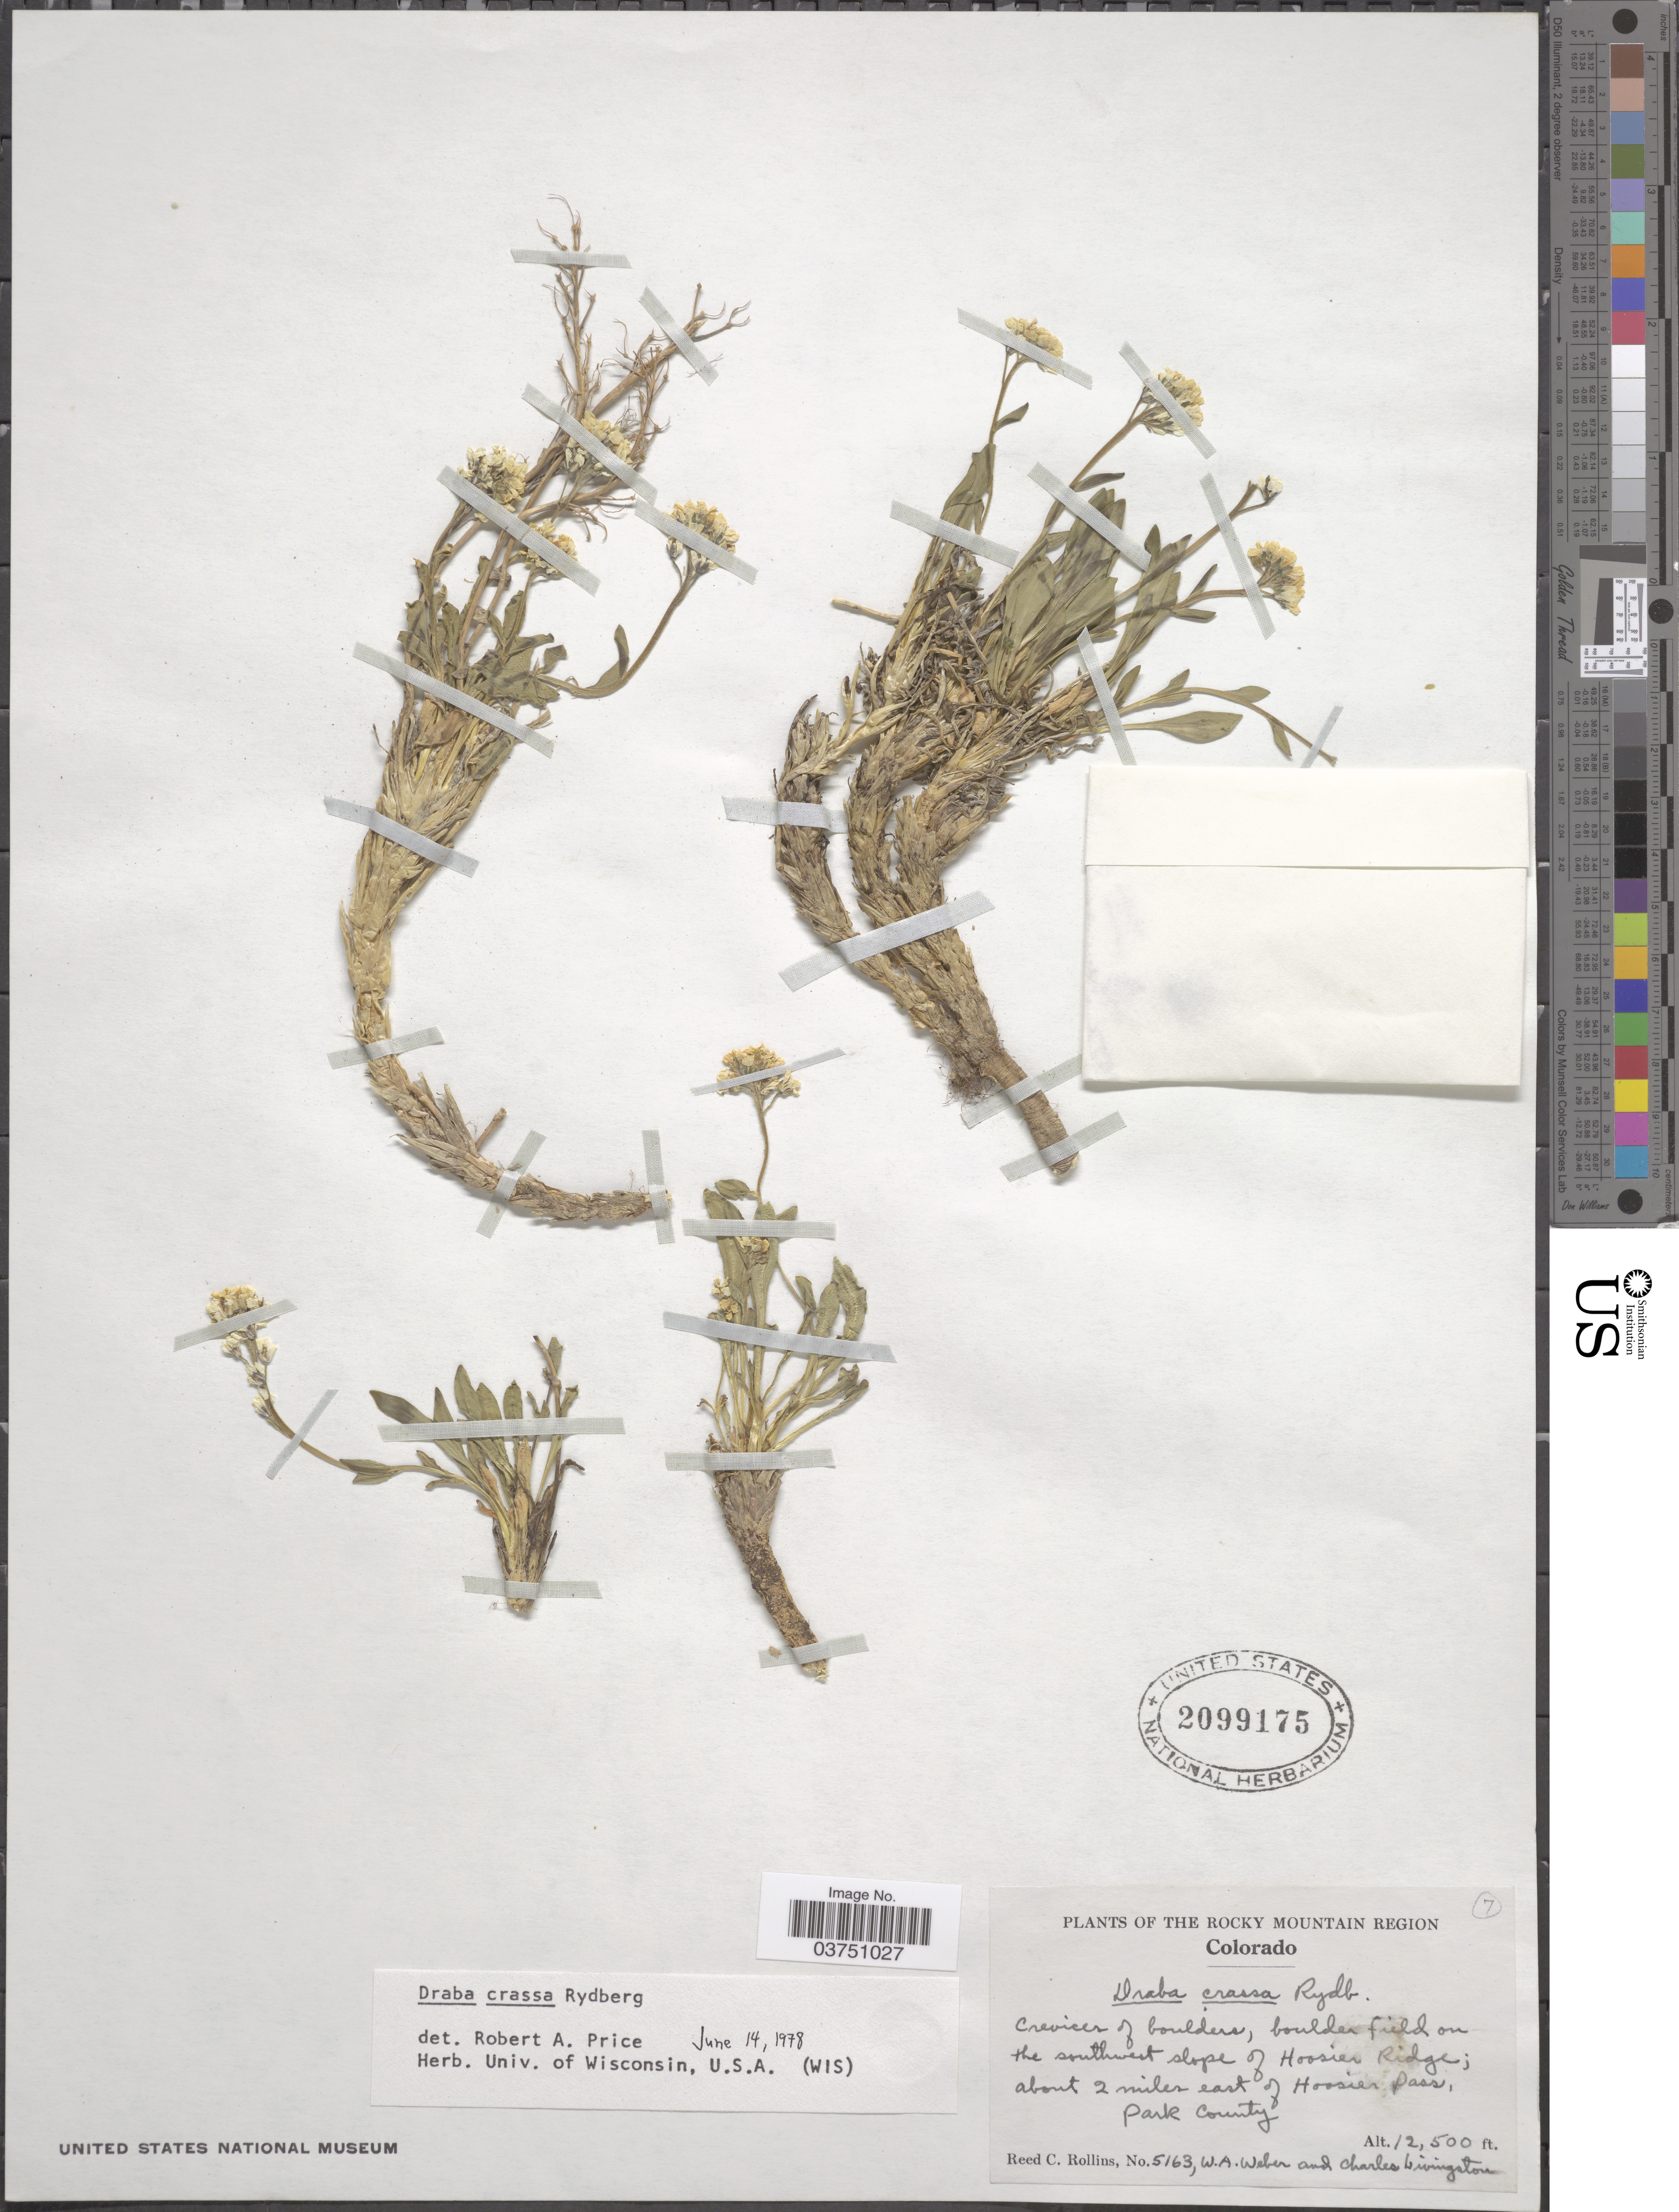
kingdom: Plantae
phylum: Tracheophyta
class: Magnoliopsida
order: Brassicales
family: Brassicaceae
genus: Draba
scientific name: Draba crassa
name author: Rydb.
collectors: R. C. Rollins, W. A. Weber & C. Livingston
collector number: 5163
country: United States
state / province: Colorado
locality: The Rocky Mountain Region. The southwest slope of Hoosier Ridge; about 2 miles east of Hoosier Pass, Park County.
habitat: crevices of boulders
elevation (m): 3810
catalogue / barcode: US 2099175